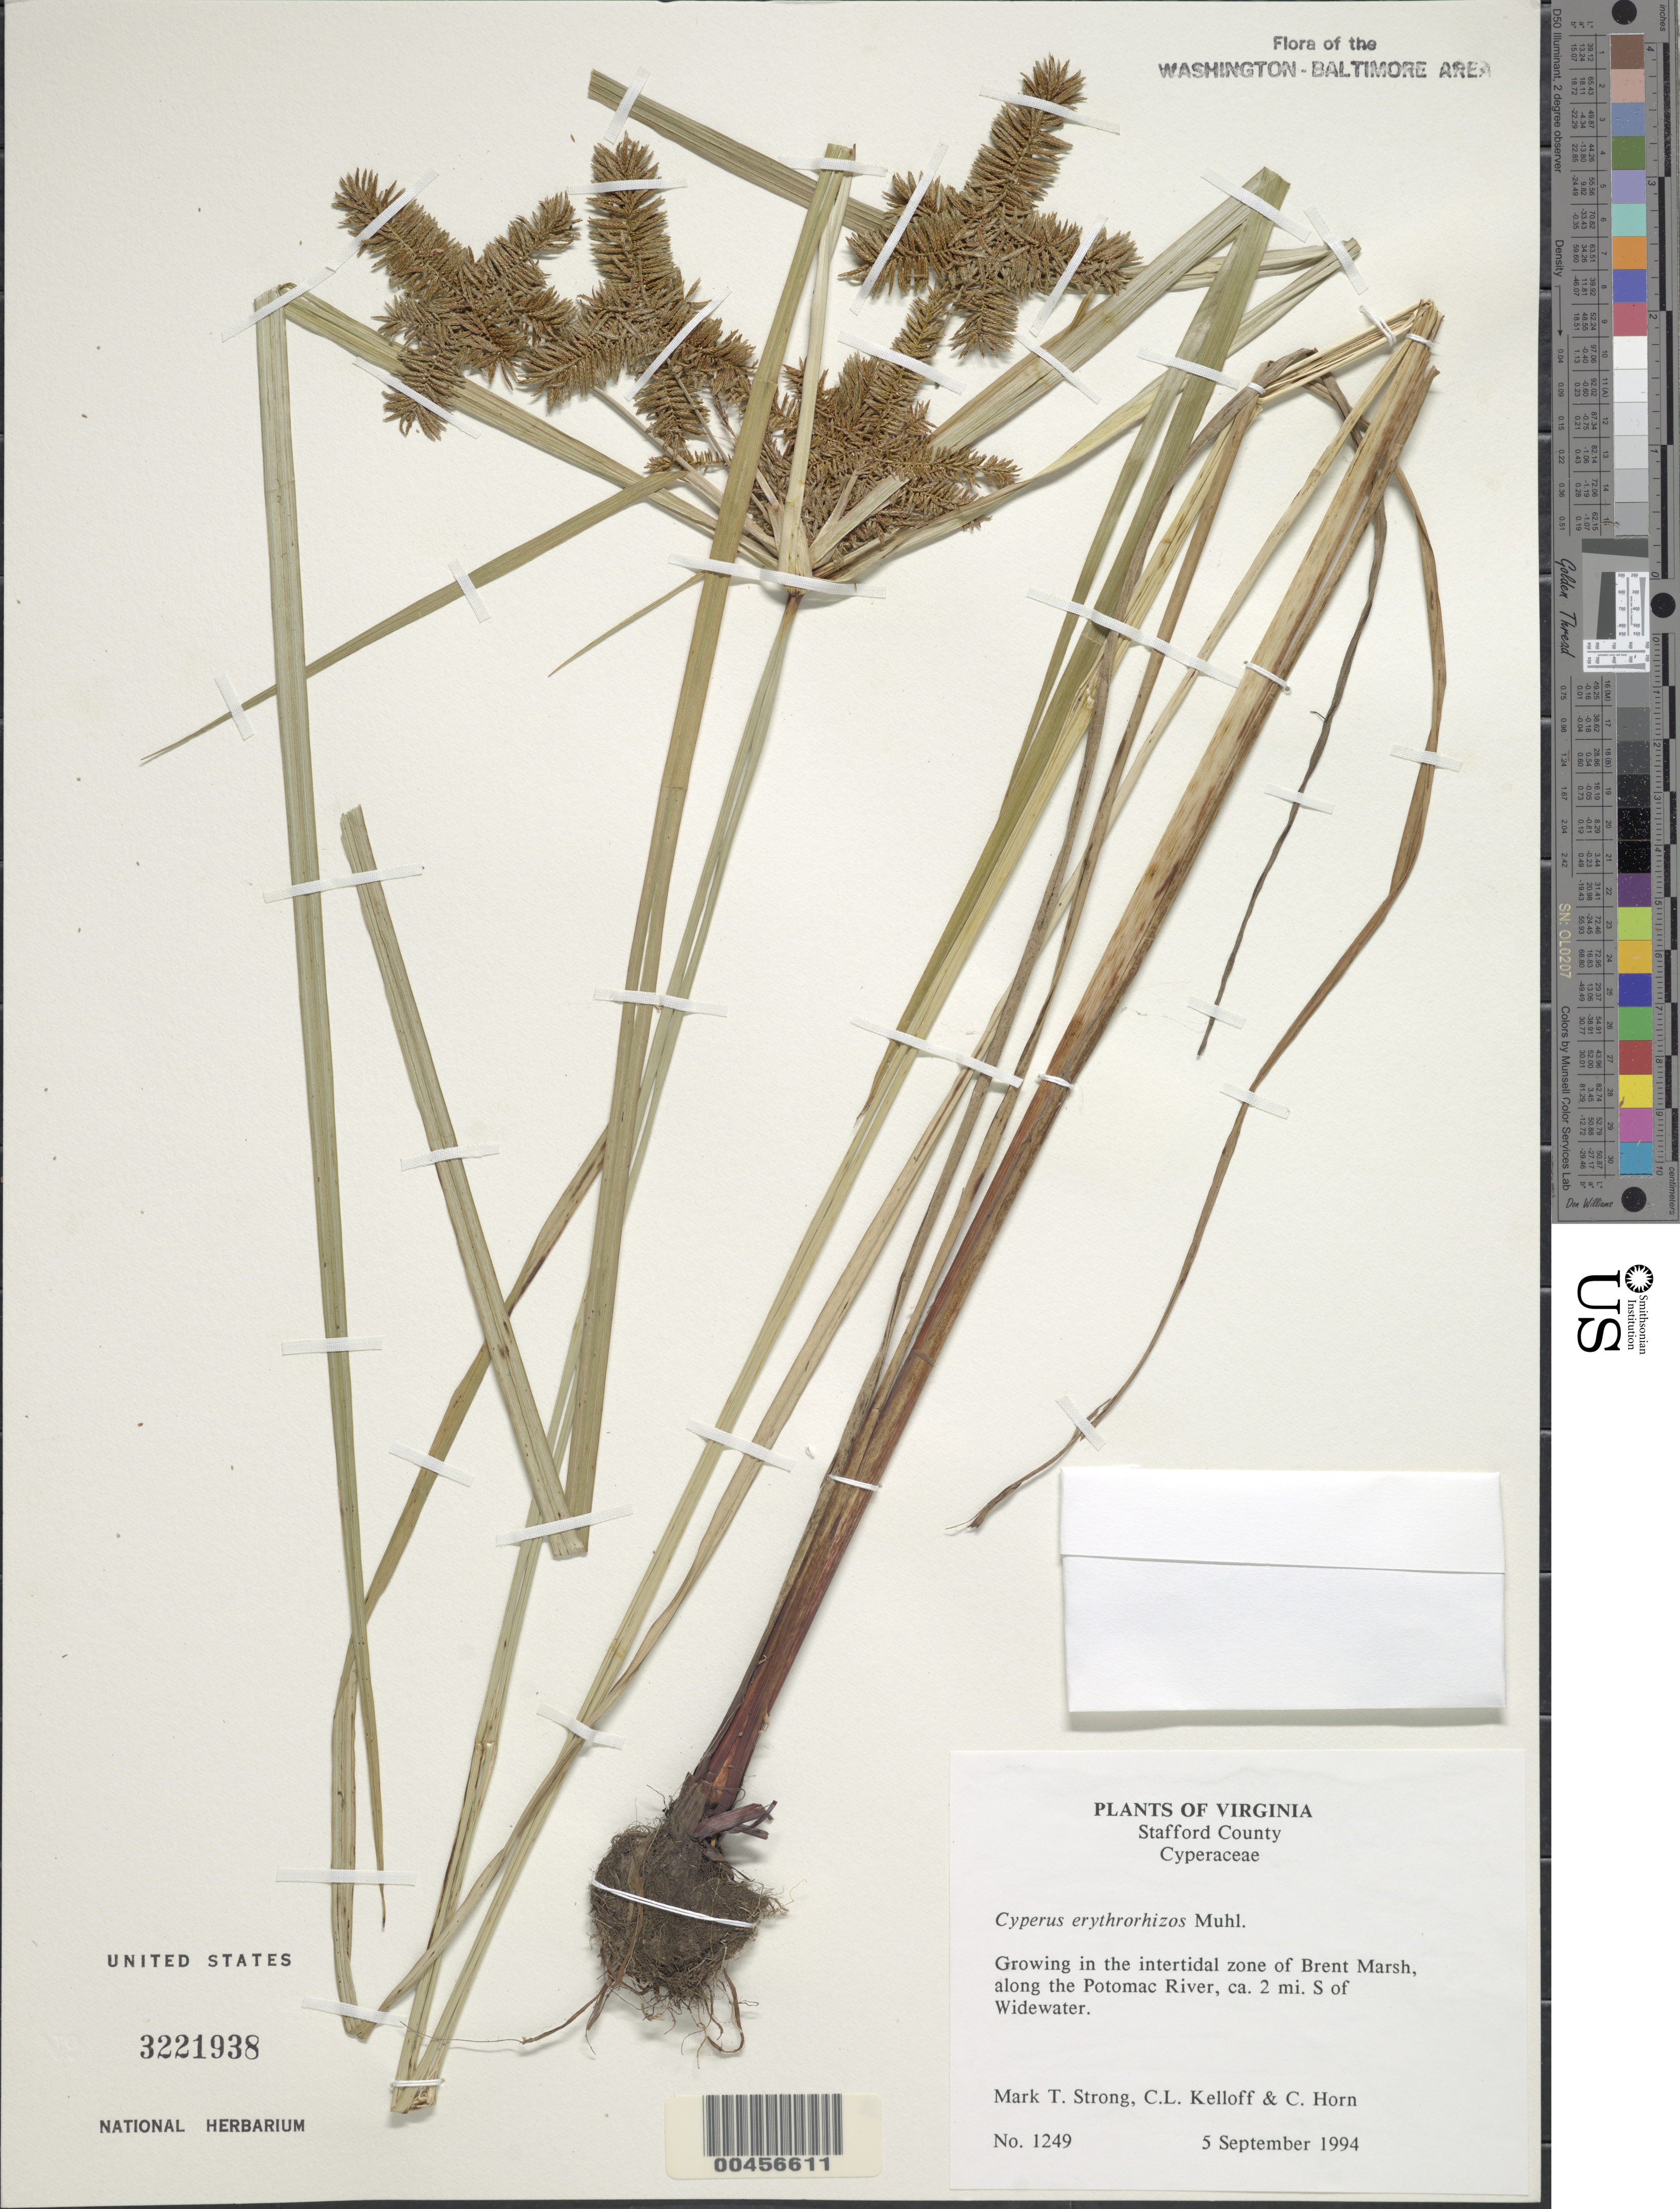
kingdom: Plantae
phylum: Tracheophyta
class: Liliopsida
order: Poales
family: Cyperaceae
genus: Cyperus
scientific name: Cyperus erythrorhizos Muhl.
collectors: M. T. Strong, C. L. Kelloff & C. Horn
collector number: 1249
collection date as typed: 05 Sep 1994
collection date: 1994-09-05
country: United States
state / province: Virginia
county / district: Stafford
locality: Brent Marsh along the Potomac River, S of Widewater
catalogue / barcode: US 3221938